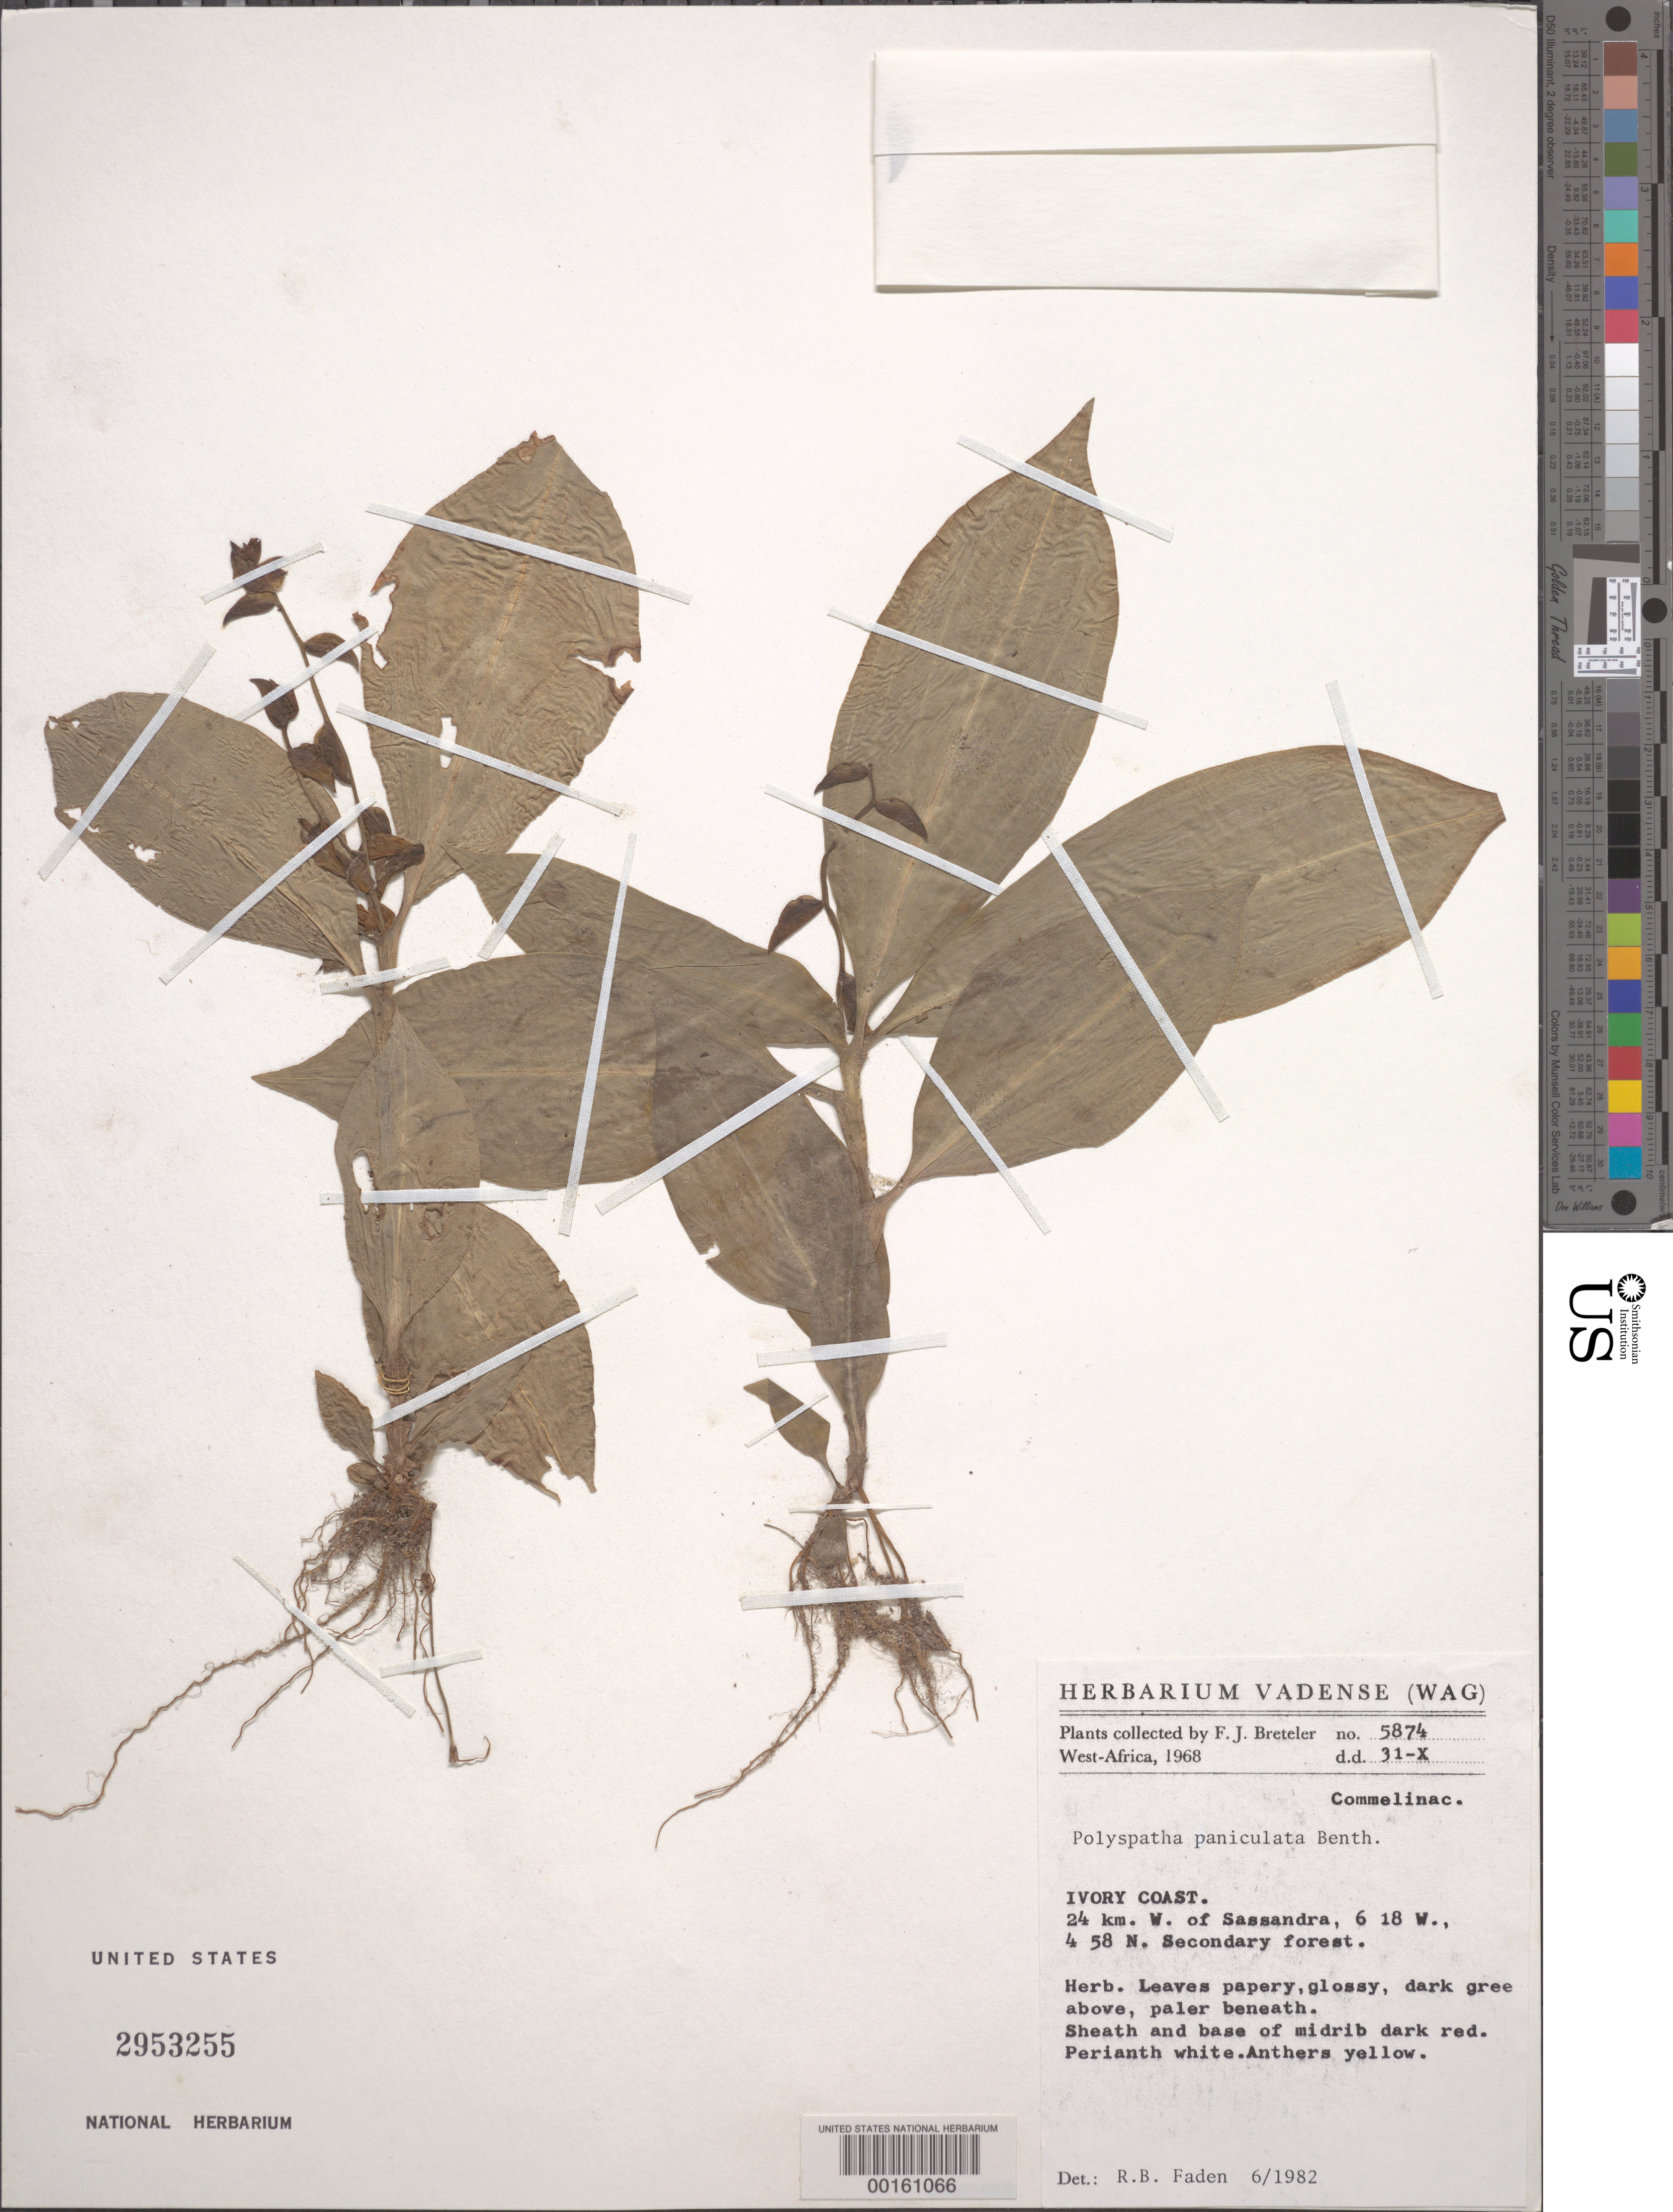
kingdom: Plantae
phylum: Tracheophyta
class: Liliopsida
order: Commelinales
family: Commelinaceae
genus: Polyspatha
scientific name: Polyspatha paniculata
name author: Benth.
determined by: Faden, Robert B., (US), Smithsonian Institution - National Museum of Natural History (UNITED STATES)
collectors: F. J. Breteler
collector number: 5874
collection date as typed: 31 Oct 1968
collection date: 1968-10-31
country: Ivory Coast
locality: W of Sassandra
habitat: Secondary forest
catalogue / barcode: US 2953255